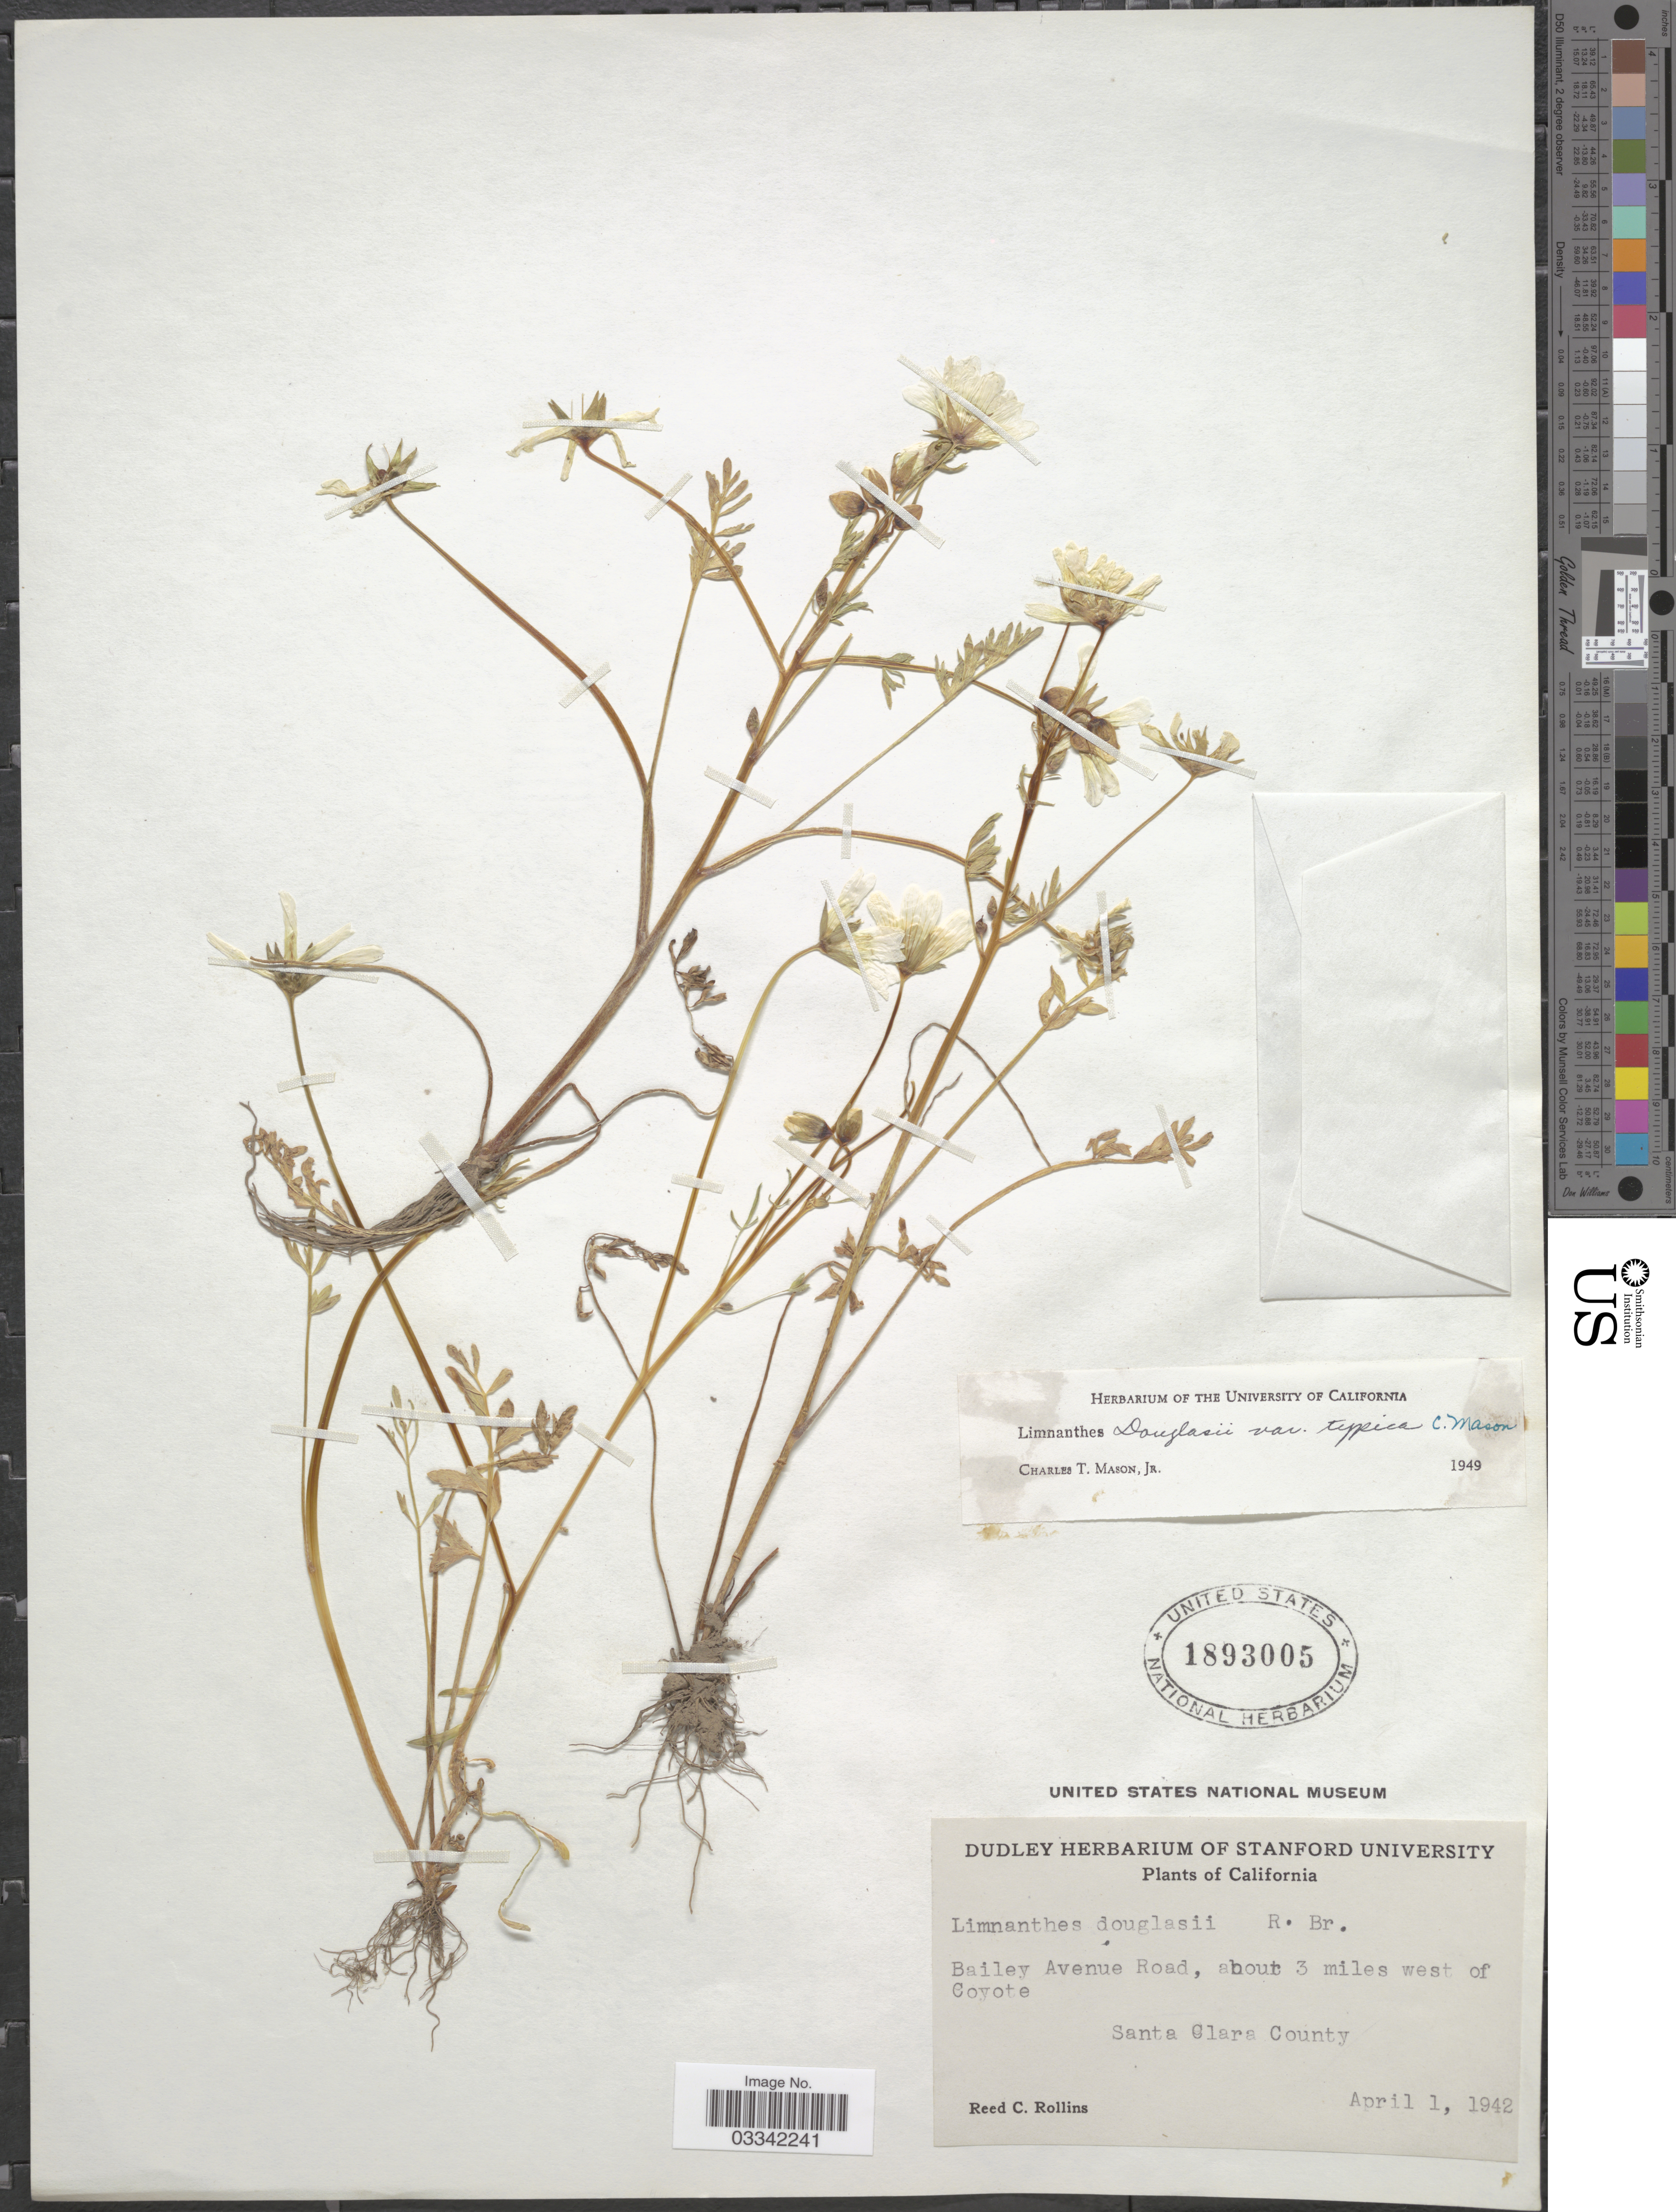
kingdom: Plantae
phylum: Tracheophyta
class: Magnoliopsida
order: Brassicales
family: Limnanthaceae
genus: Limnanthes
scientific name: Limnanthes douglasii var. douglasii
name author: R. Br.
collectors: R. C. Rollins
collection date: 1942-04-01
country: United States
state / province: California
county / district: Santa Clara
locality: Bailey Avenue Road, about 3 miles west of Coyote, Santa Clara County.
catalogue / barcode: US 1893005